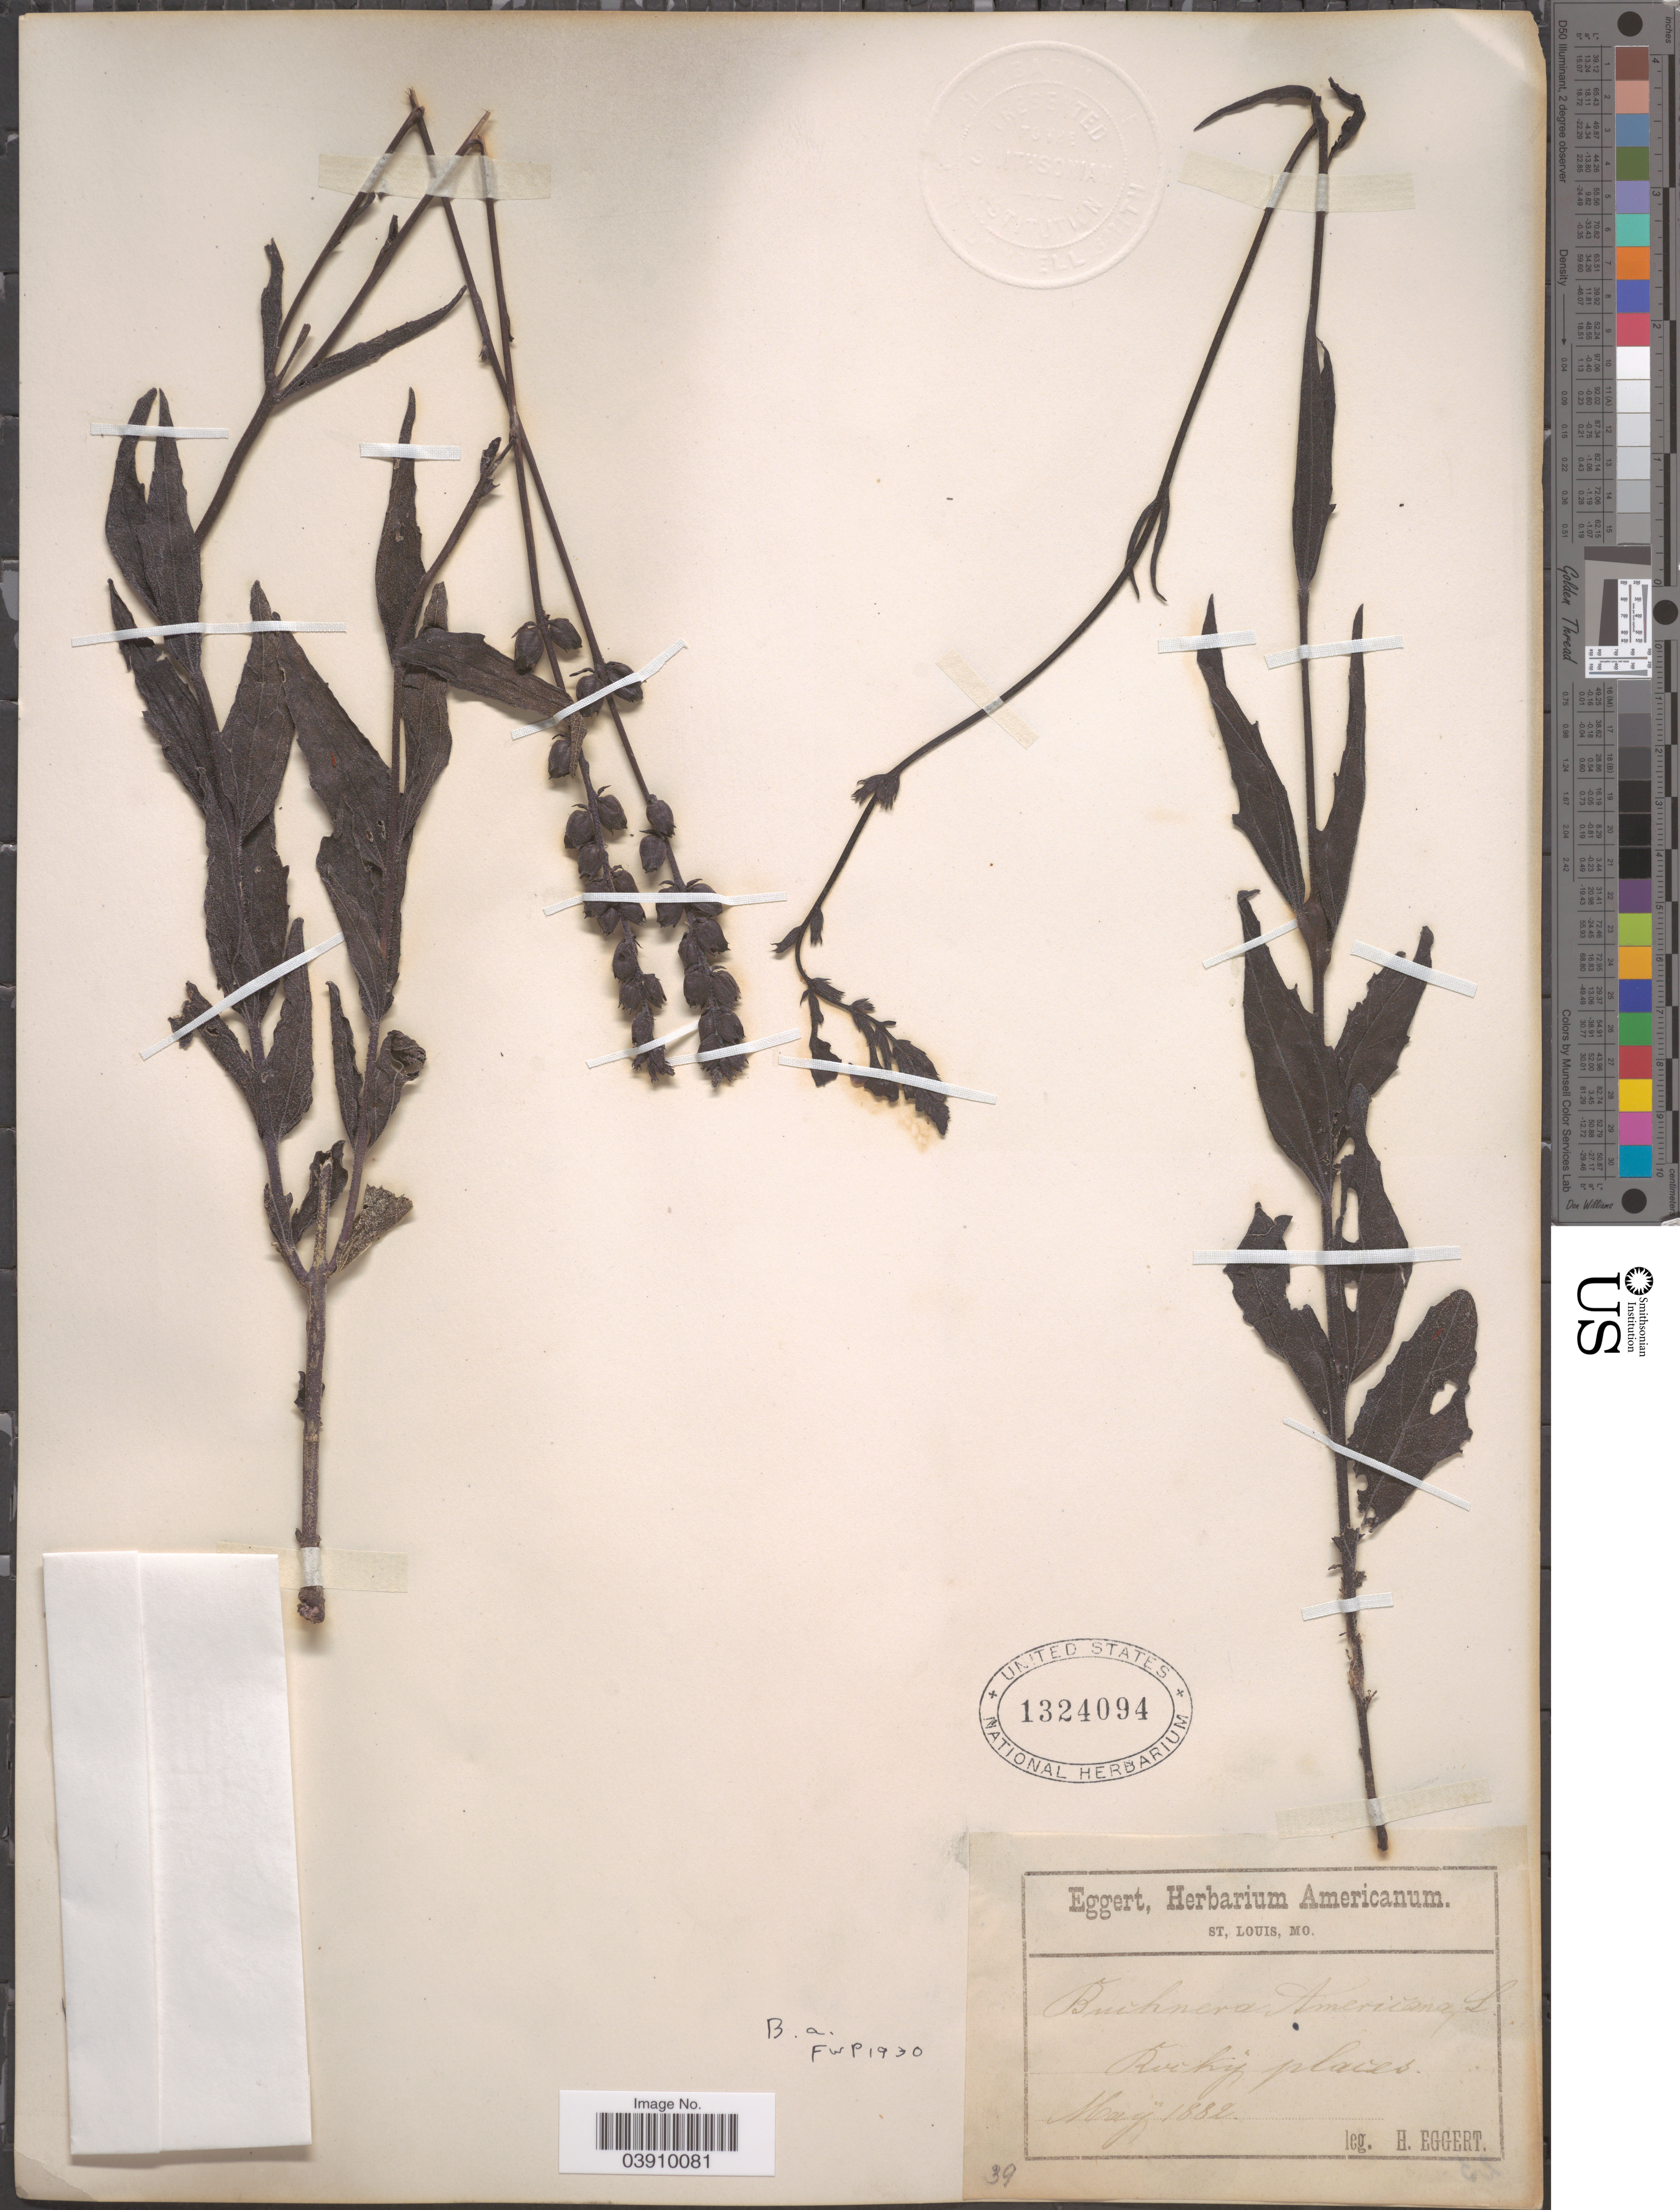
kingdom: Plantae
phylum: Tracheophyta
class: Magnoliopsida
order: Lamiales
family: Orobanchaceae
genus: Buchnera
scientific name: Buchnera americana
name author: L.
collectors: H. Eggert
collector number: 39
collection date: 1882-05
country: United States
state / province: Missouri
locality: Rocky places.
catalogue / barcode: US 1324094